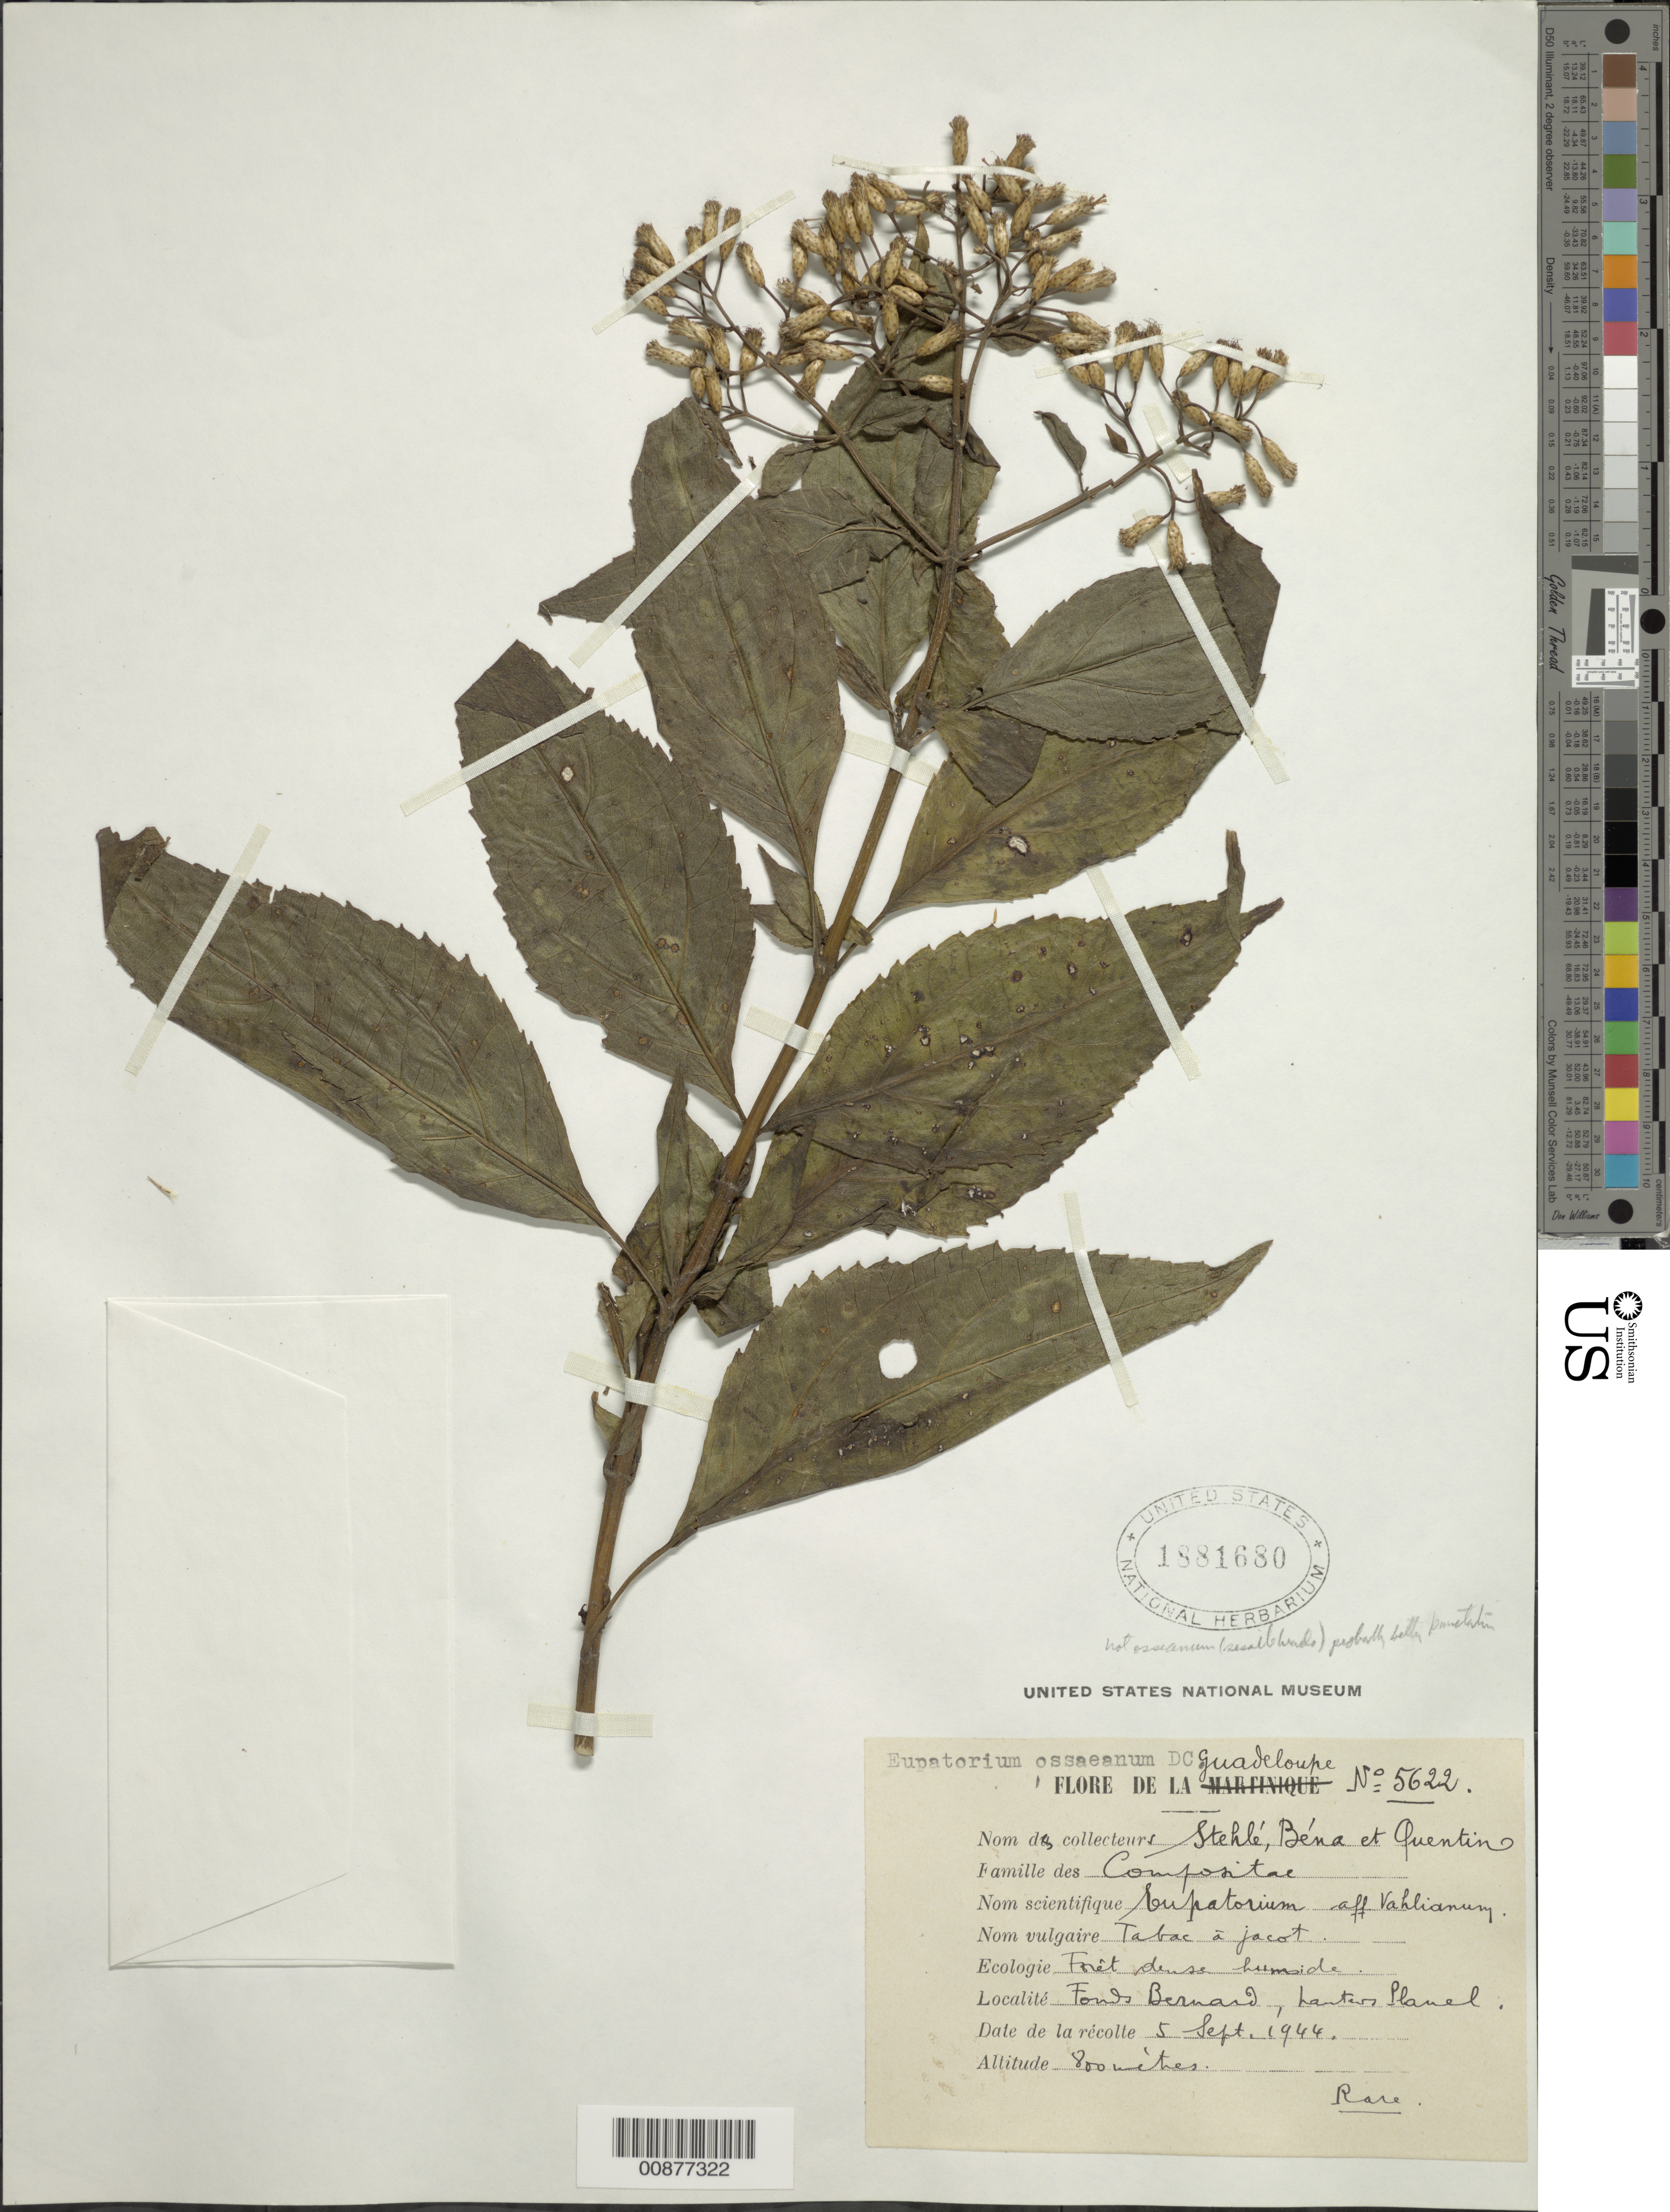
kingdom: Plantae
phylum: Tracheophyta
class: Magnoliopsida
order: Asterales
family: Asteraceae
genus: Chromolaena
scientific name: Chromolaena mononeura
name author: (Urb.) R.M. King & H. Rob.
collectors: H. Stehlé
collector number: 5622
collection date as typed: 05 Sep 1944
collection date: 1944-09-05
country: Guadeloupe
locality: Fonds Bernard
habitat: Forêt dense humide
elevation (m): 800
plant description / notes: Common name: Tabac à jacot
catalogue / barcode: US 1881680